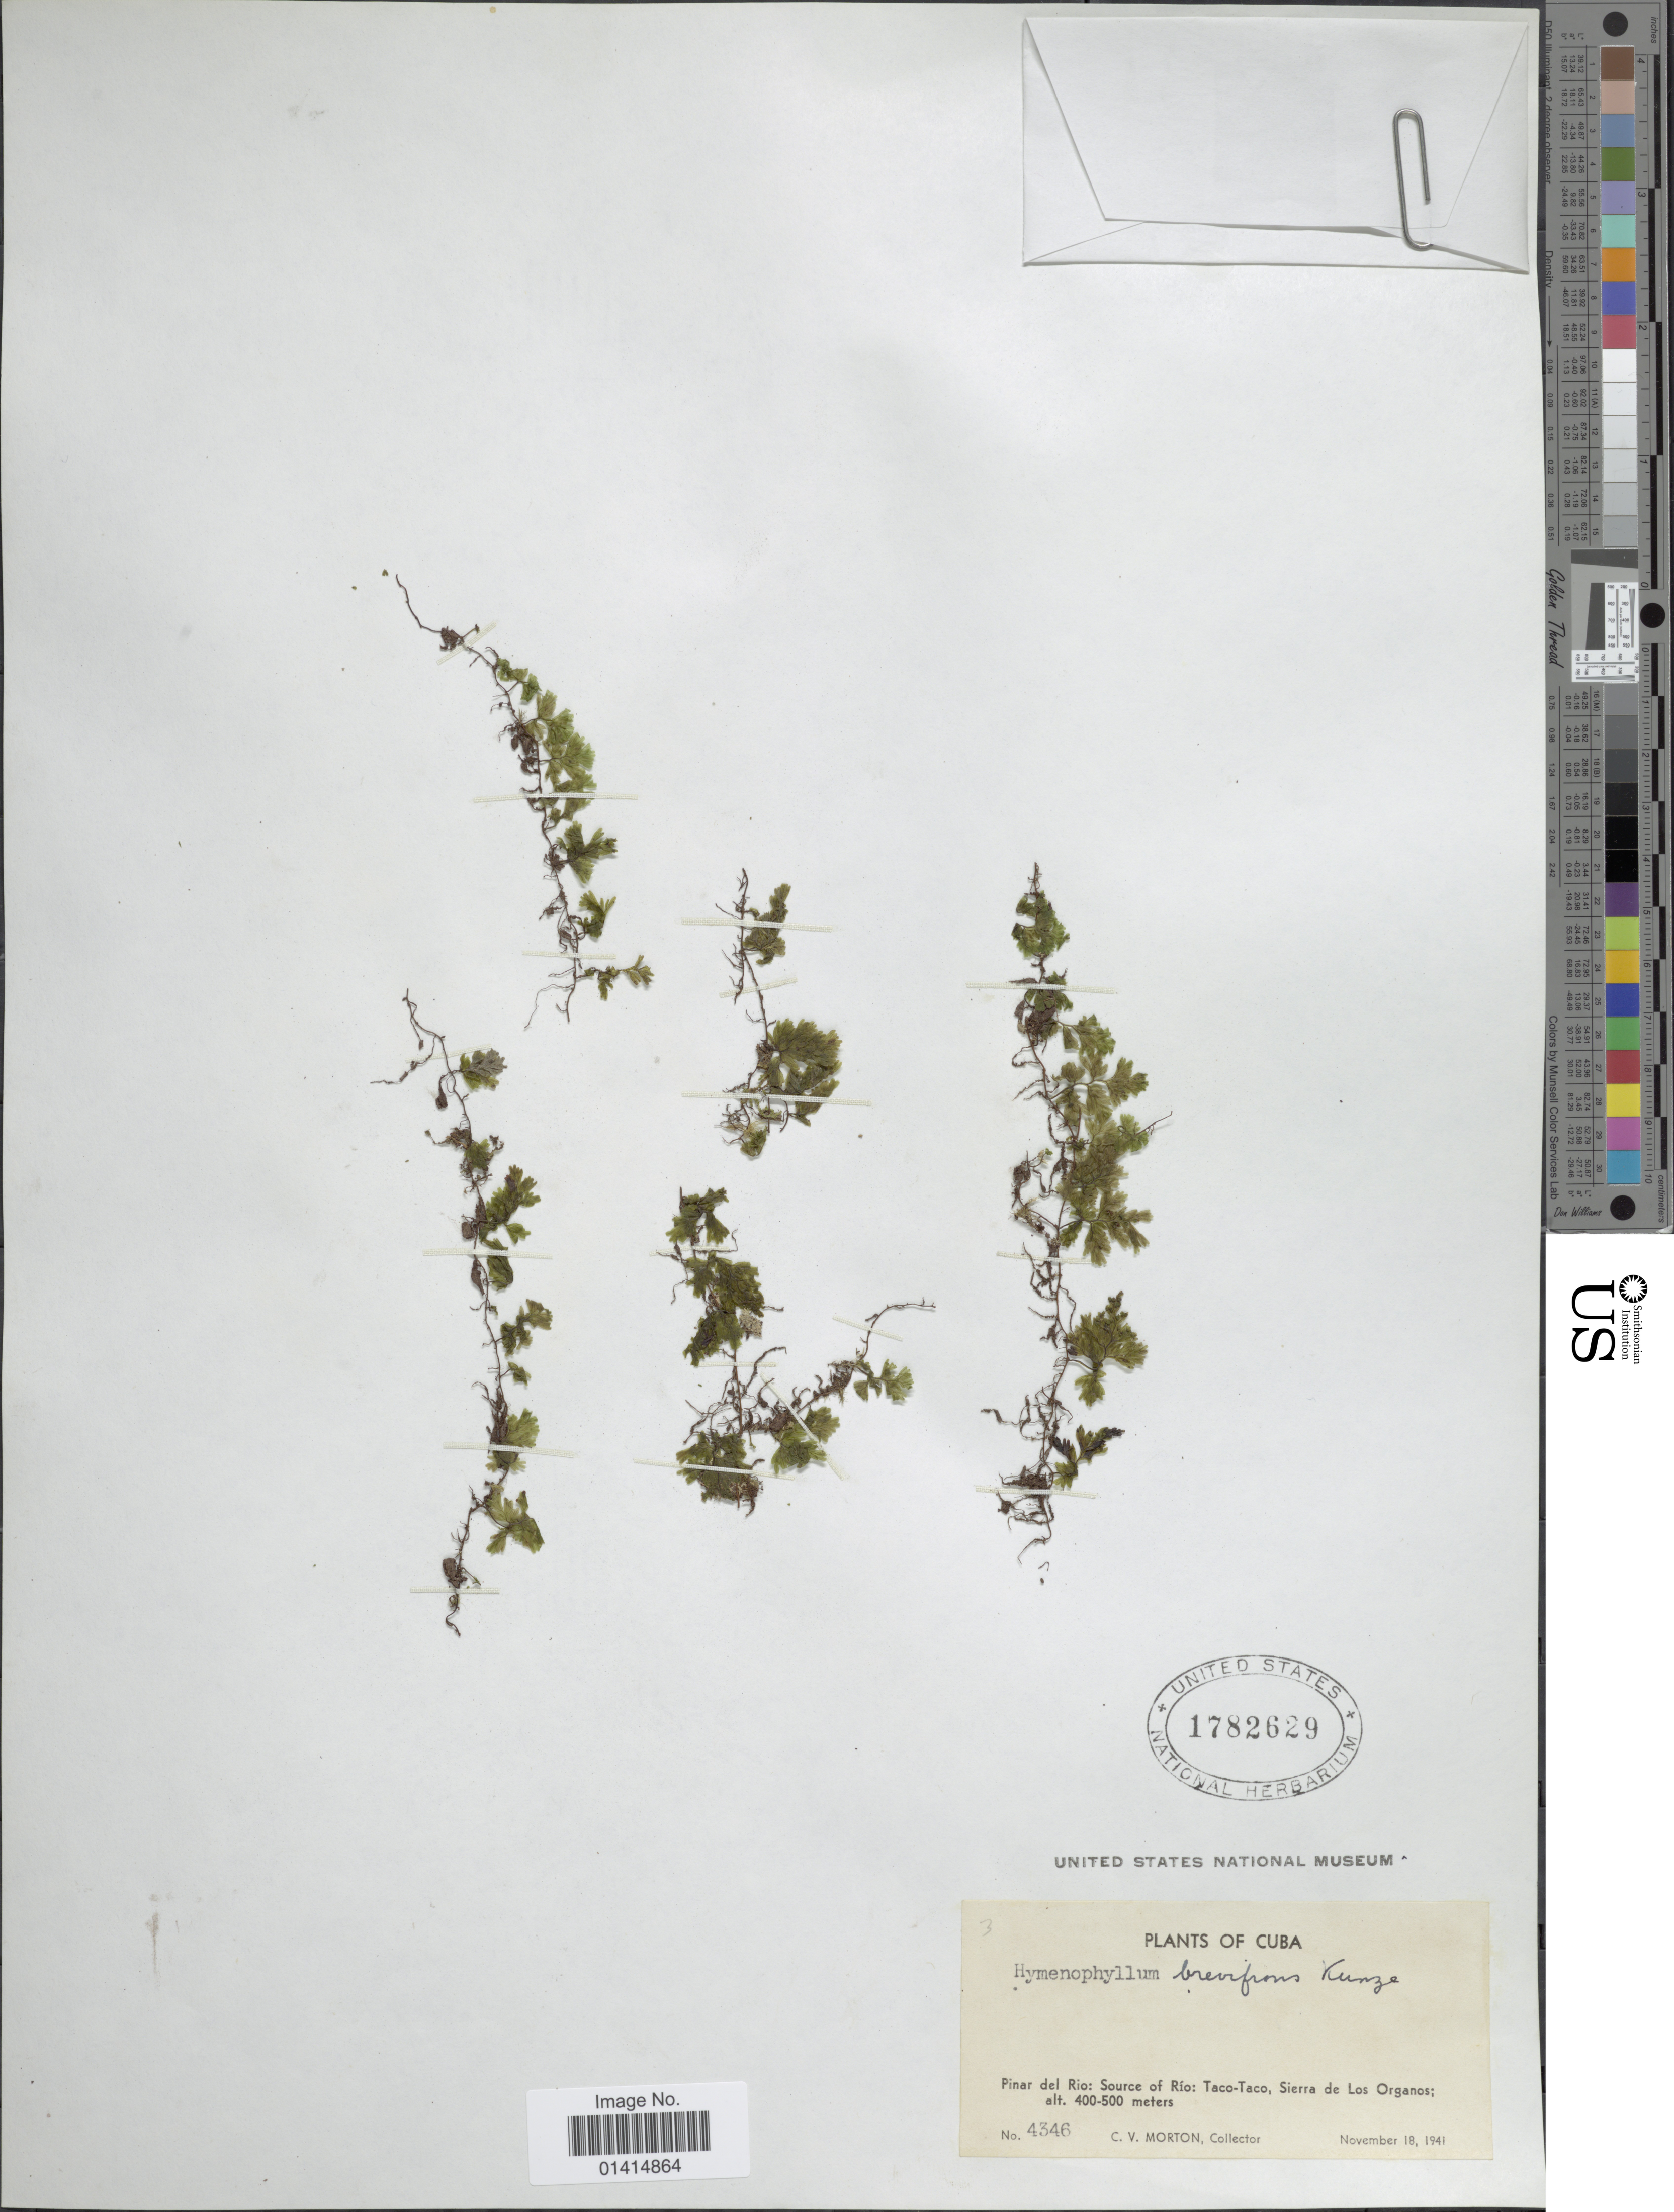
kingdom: Plantae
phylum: Tracheophyta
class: Polypodiopsida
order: Hymenophyllales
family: Hymenophyllaceae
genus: Hymenophyllum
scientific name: Hymenophyllum brevifrons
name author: Kunze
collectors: C. V. Morton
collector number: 4346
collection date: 1941-11-18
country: Cuba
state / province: Pinar del Río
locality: Source of Rio: Taco-Taco, Sierra de Los Organos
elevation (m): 400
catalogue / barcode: US 1782629